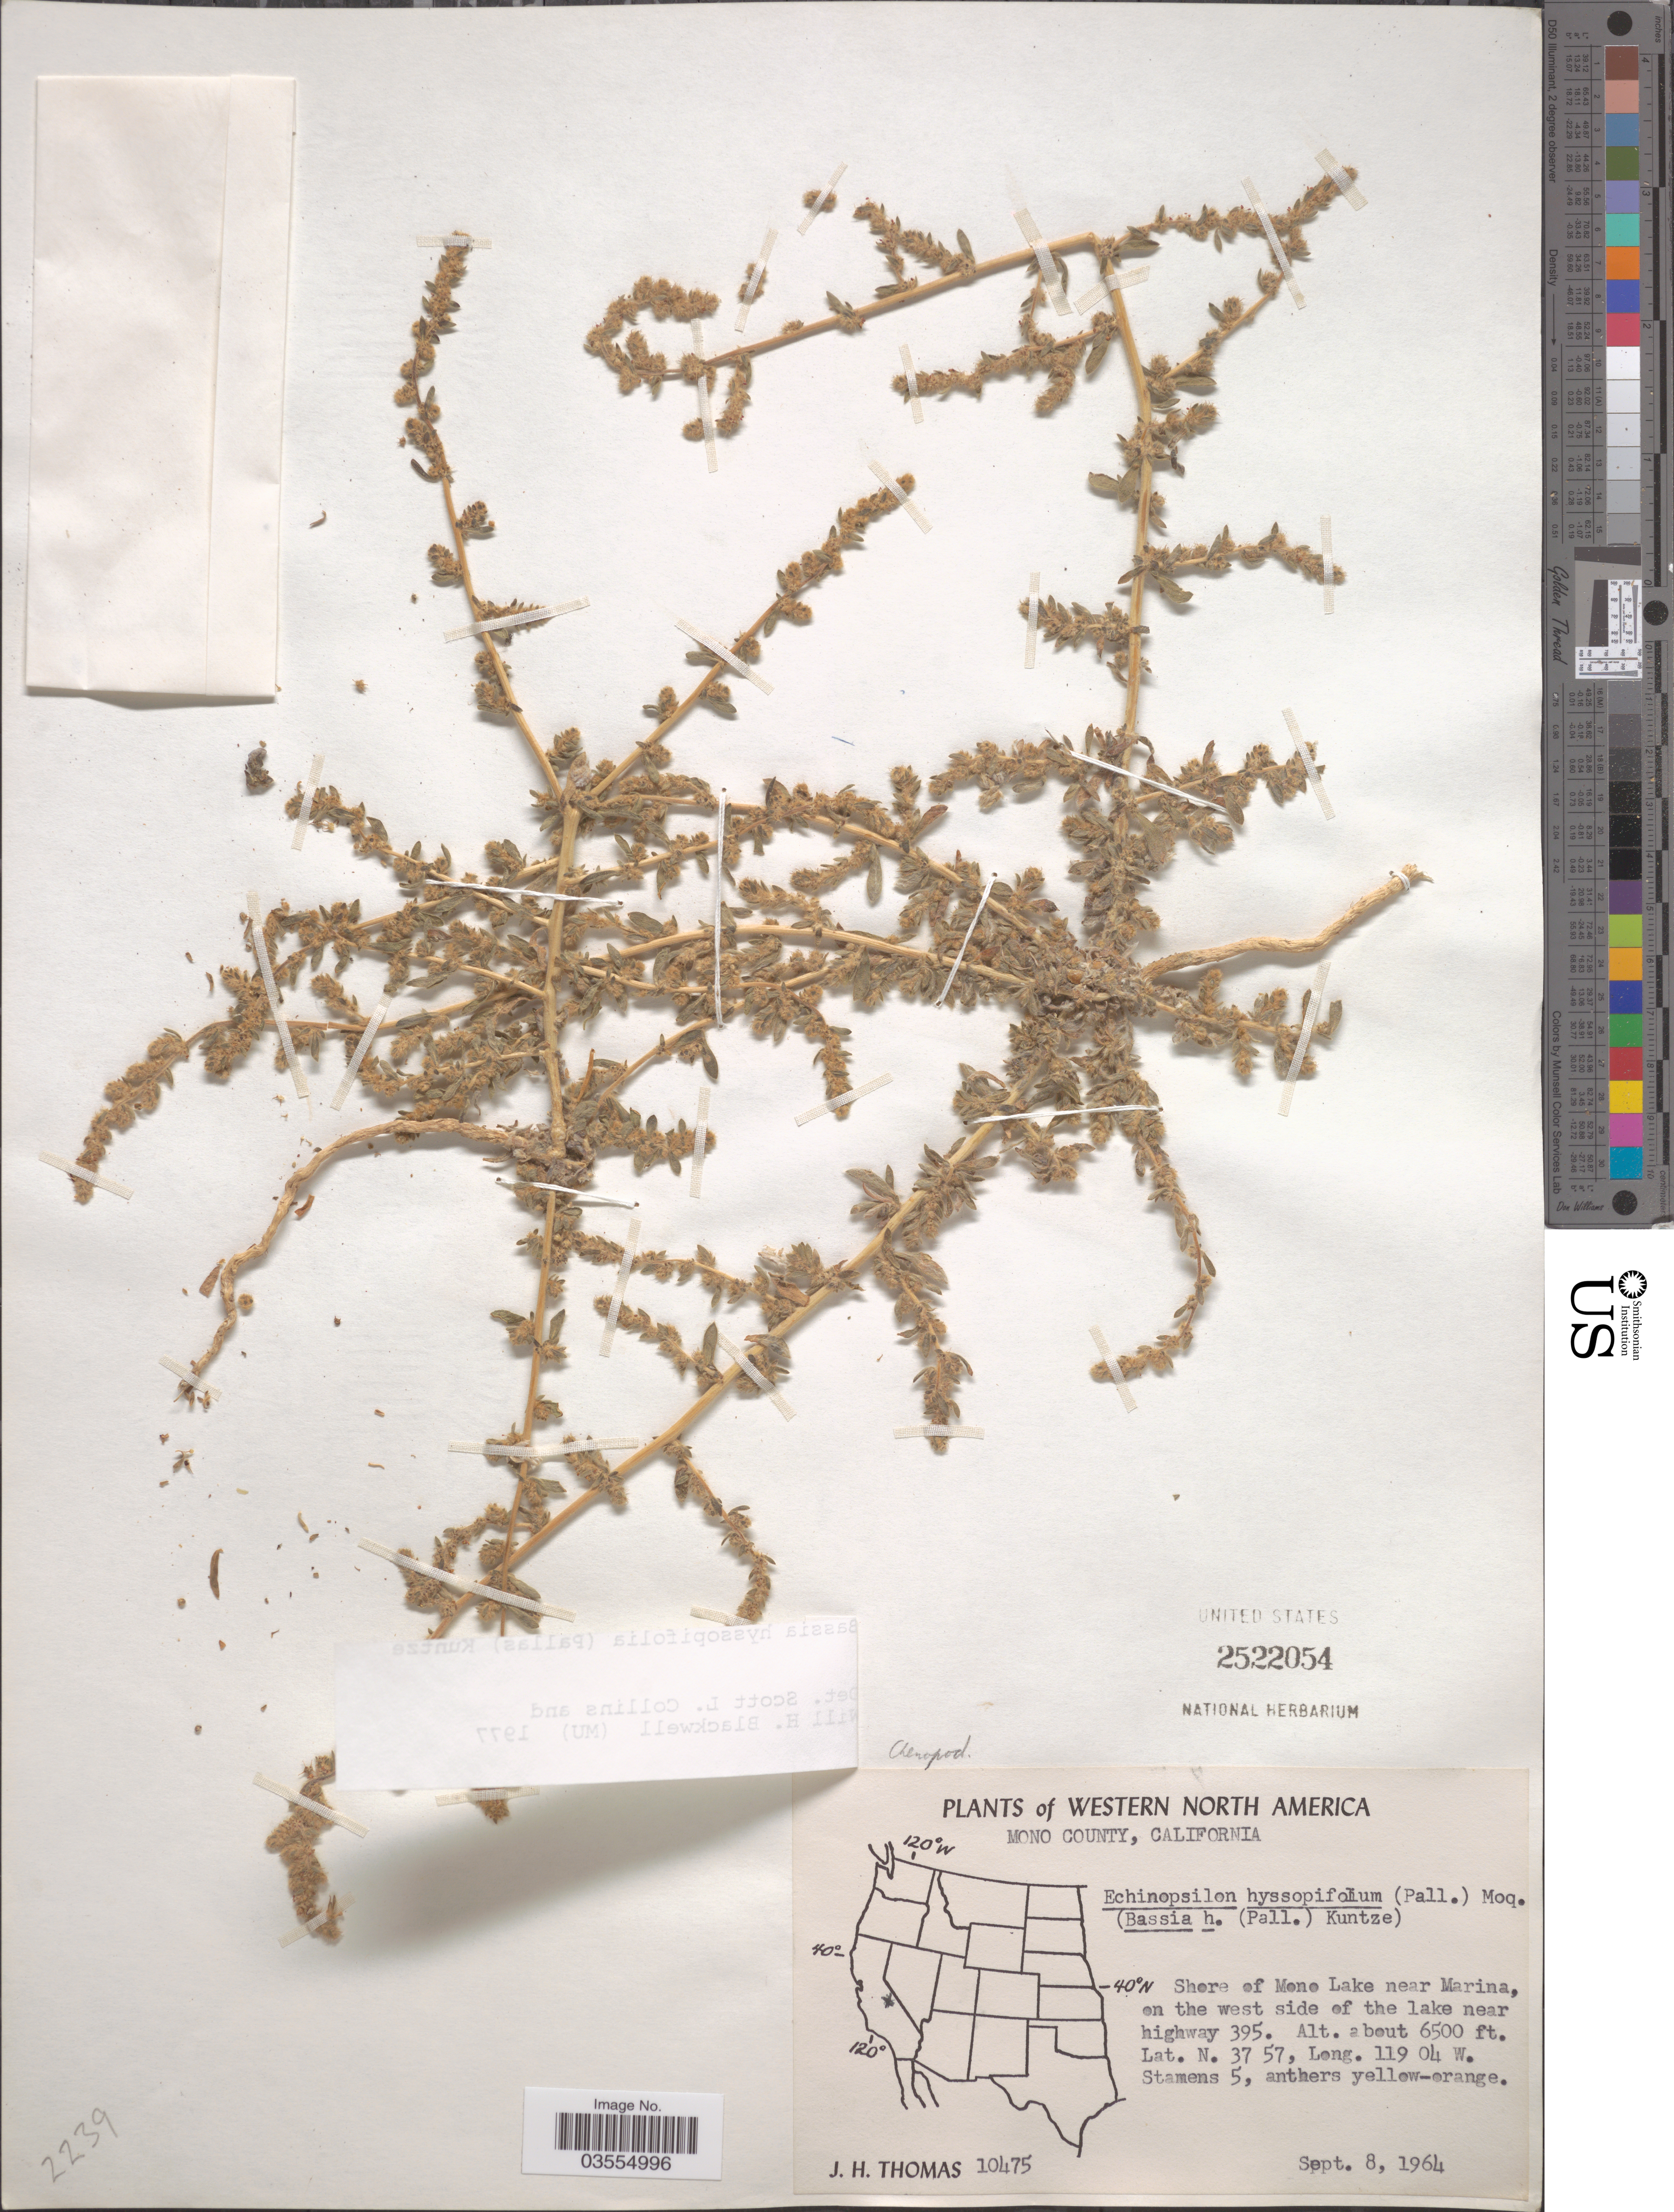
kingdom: Plantae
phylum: Tracheophyta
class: Magnoliopsida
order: Caryophyllales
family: Amaranthaceae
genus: Bassia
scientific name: Bassia hyssopifolia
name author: (Pall.) Kuntze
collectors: J. H. Thomas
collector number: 10475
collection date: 1964-09-08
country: United States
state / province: California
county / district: Mono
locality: Western North America. Mono County. Shore of Mono Lake near Marina, on the west side of the lake near highway 395.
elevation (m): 1981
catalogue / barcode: US 2522054